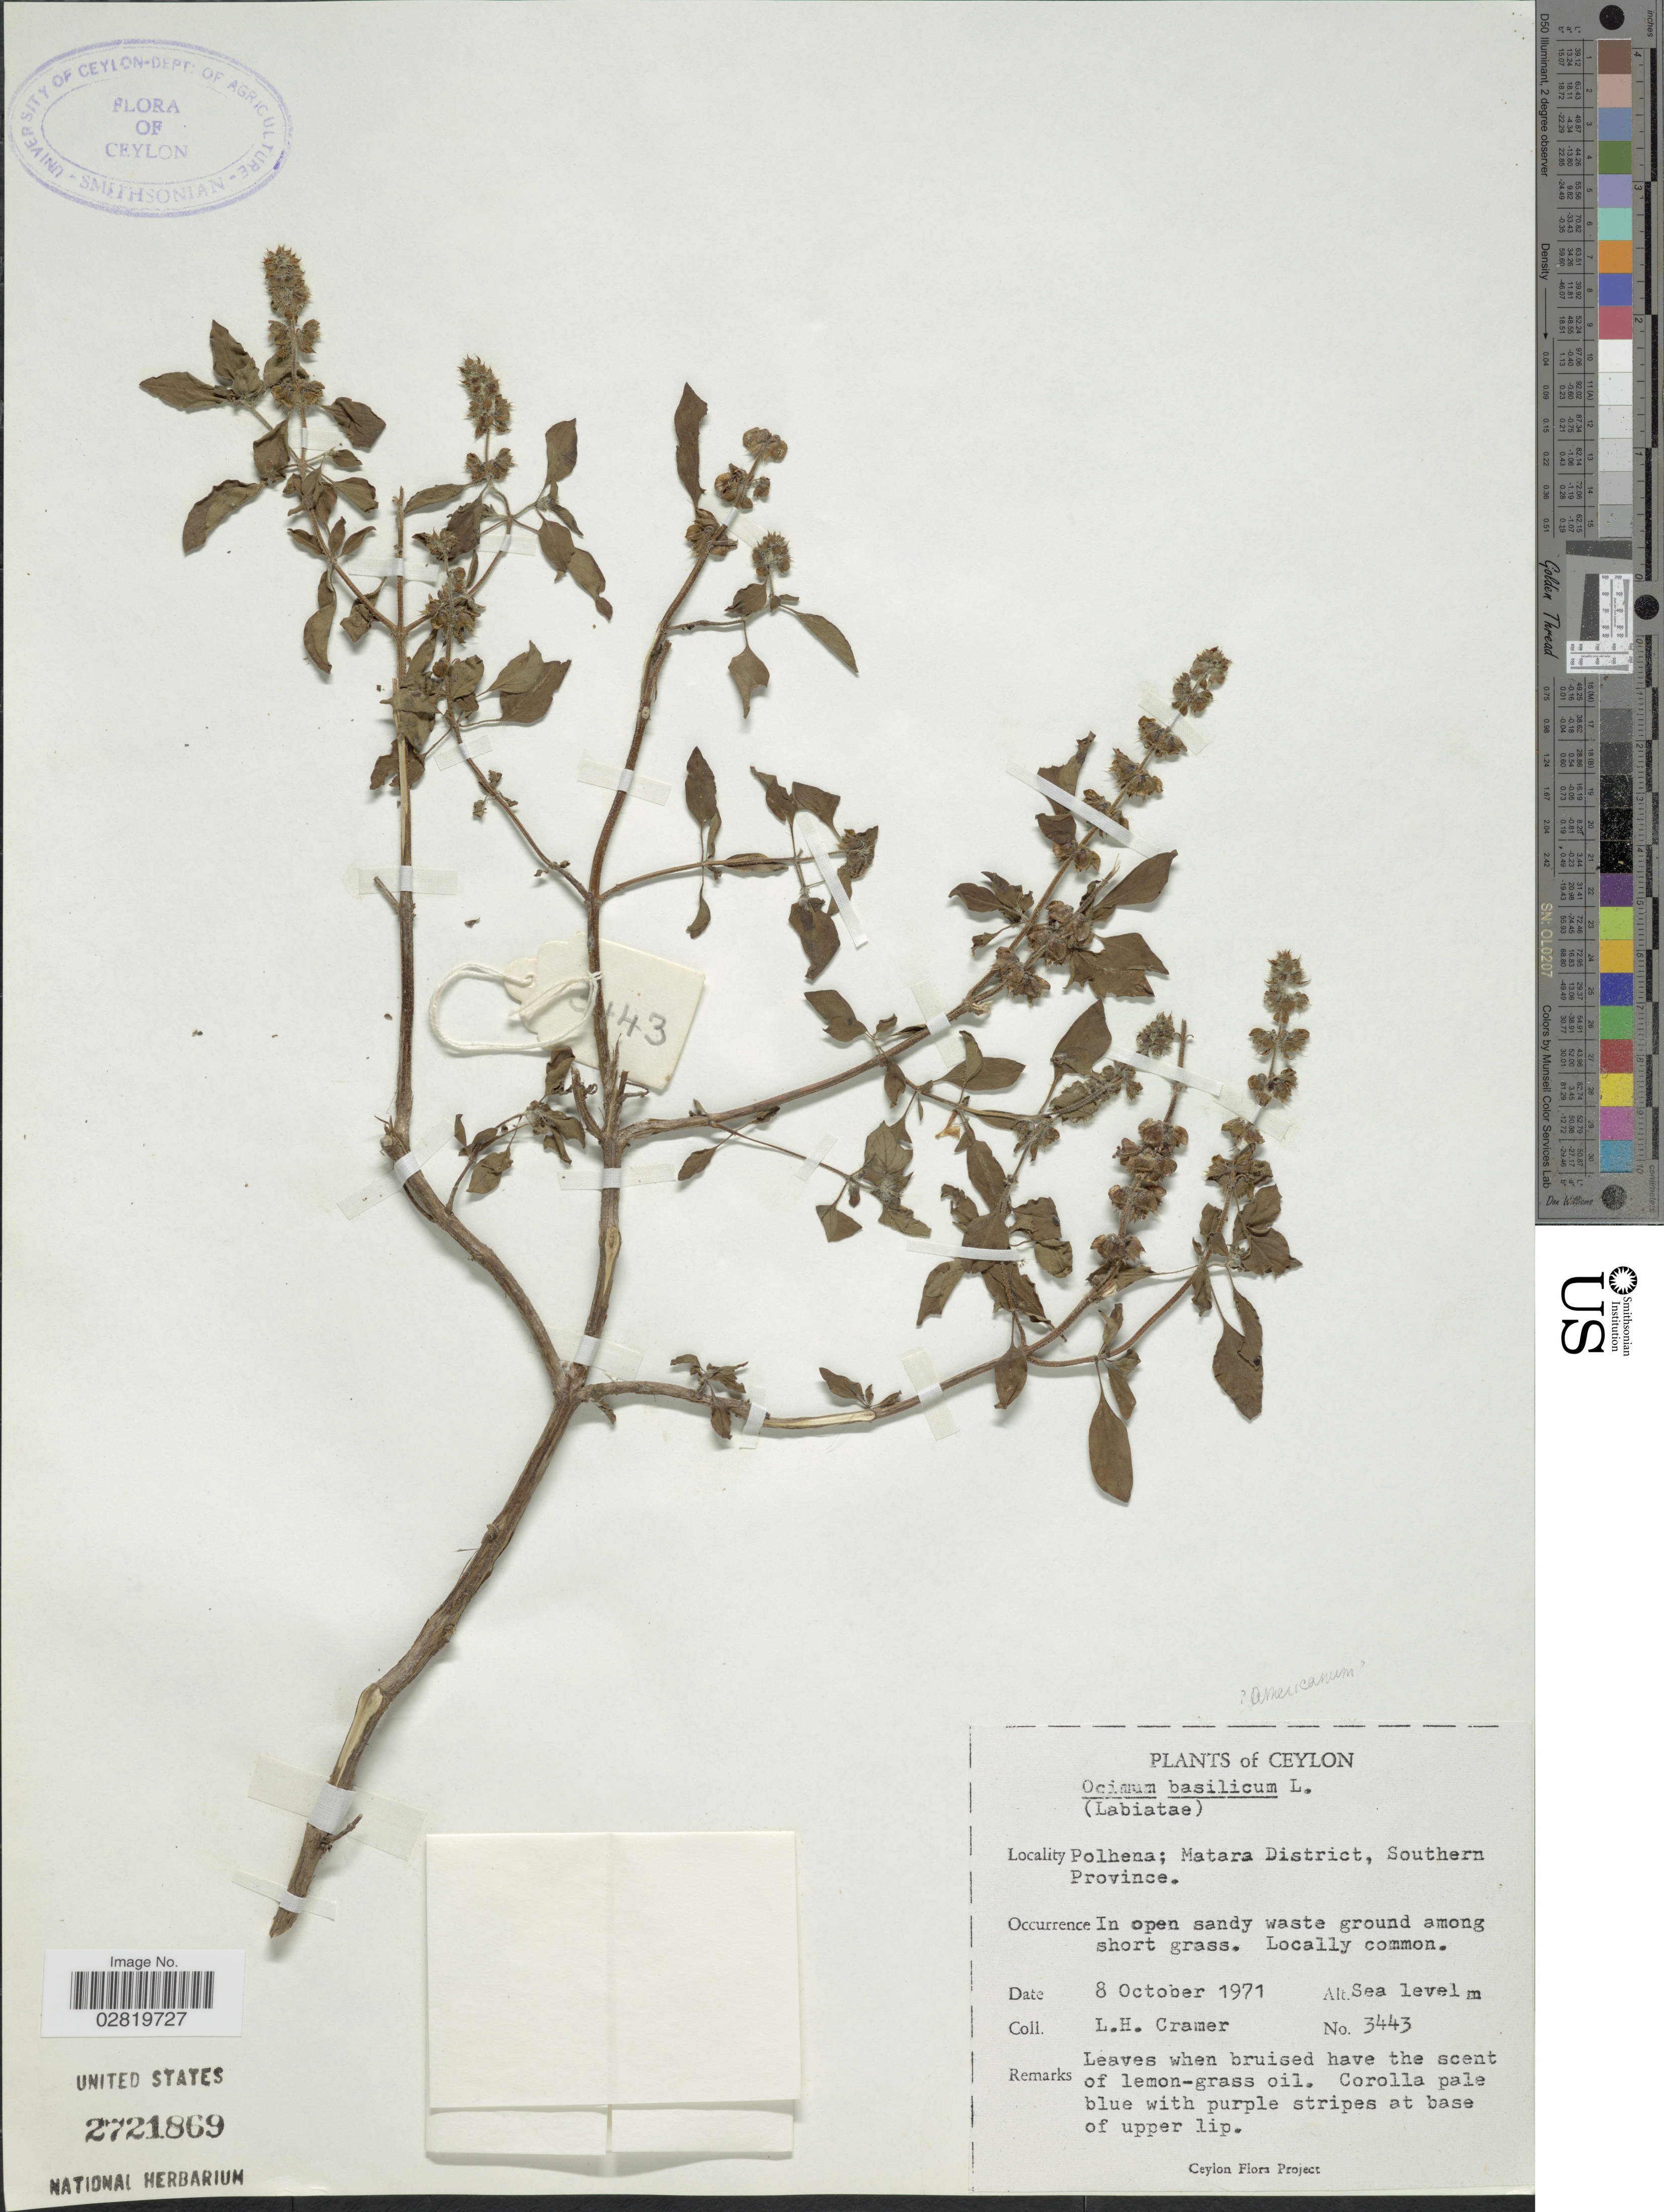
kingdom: Plantae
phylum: Tracheophyta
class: Magnoliopsida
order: Lamiales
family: Lamiaceae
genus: Ocimum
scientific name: Ocimum americanum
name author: L.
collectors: L. H. Cramer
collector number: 3443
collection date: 1971-10-08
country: Sri Lanka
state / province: Southern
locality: Ceylon, Polhena; Matara District, Southern Province.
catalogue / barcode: US 2721869